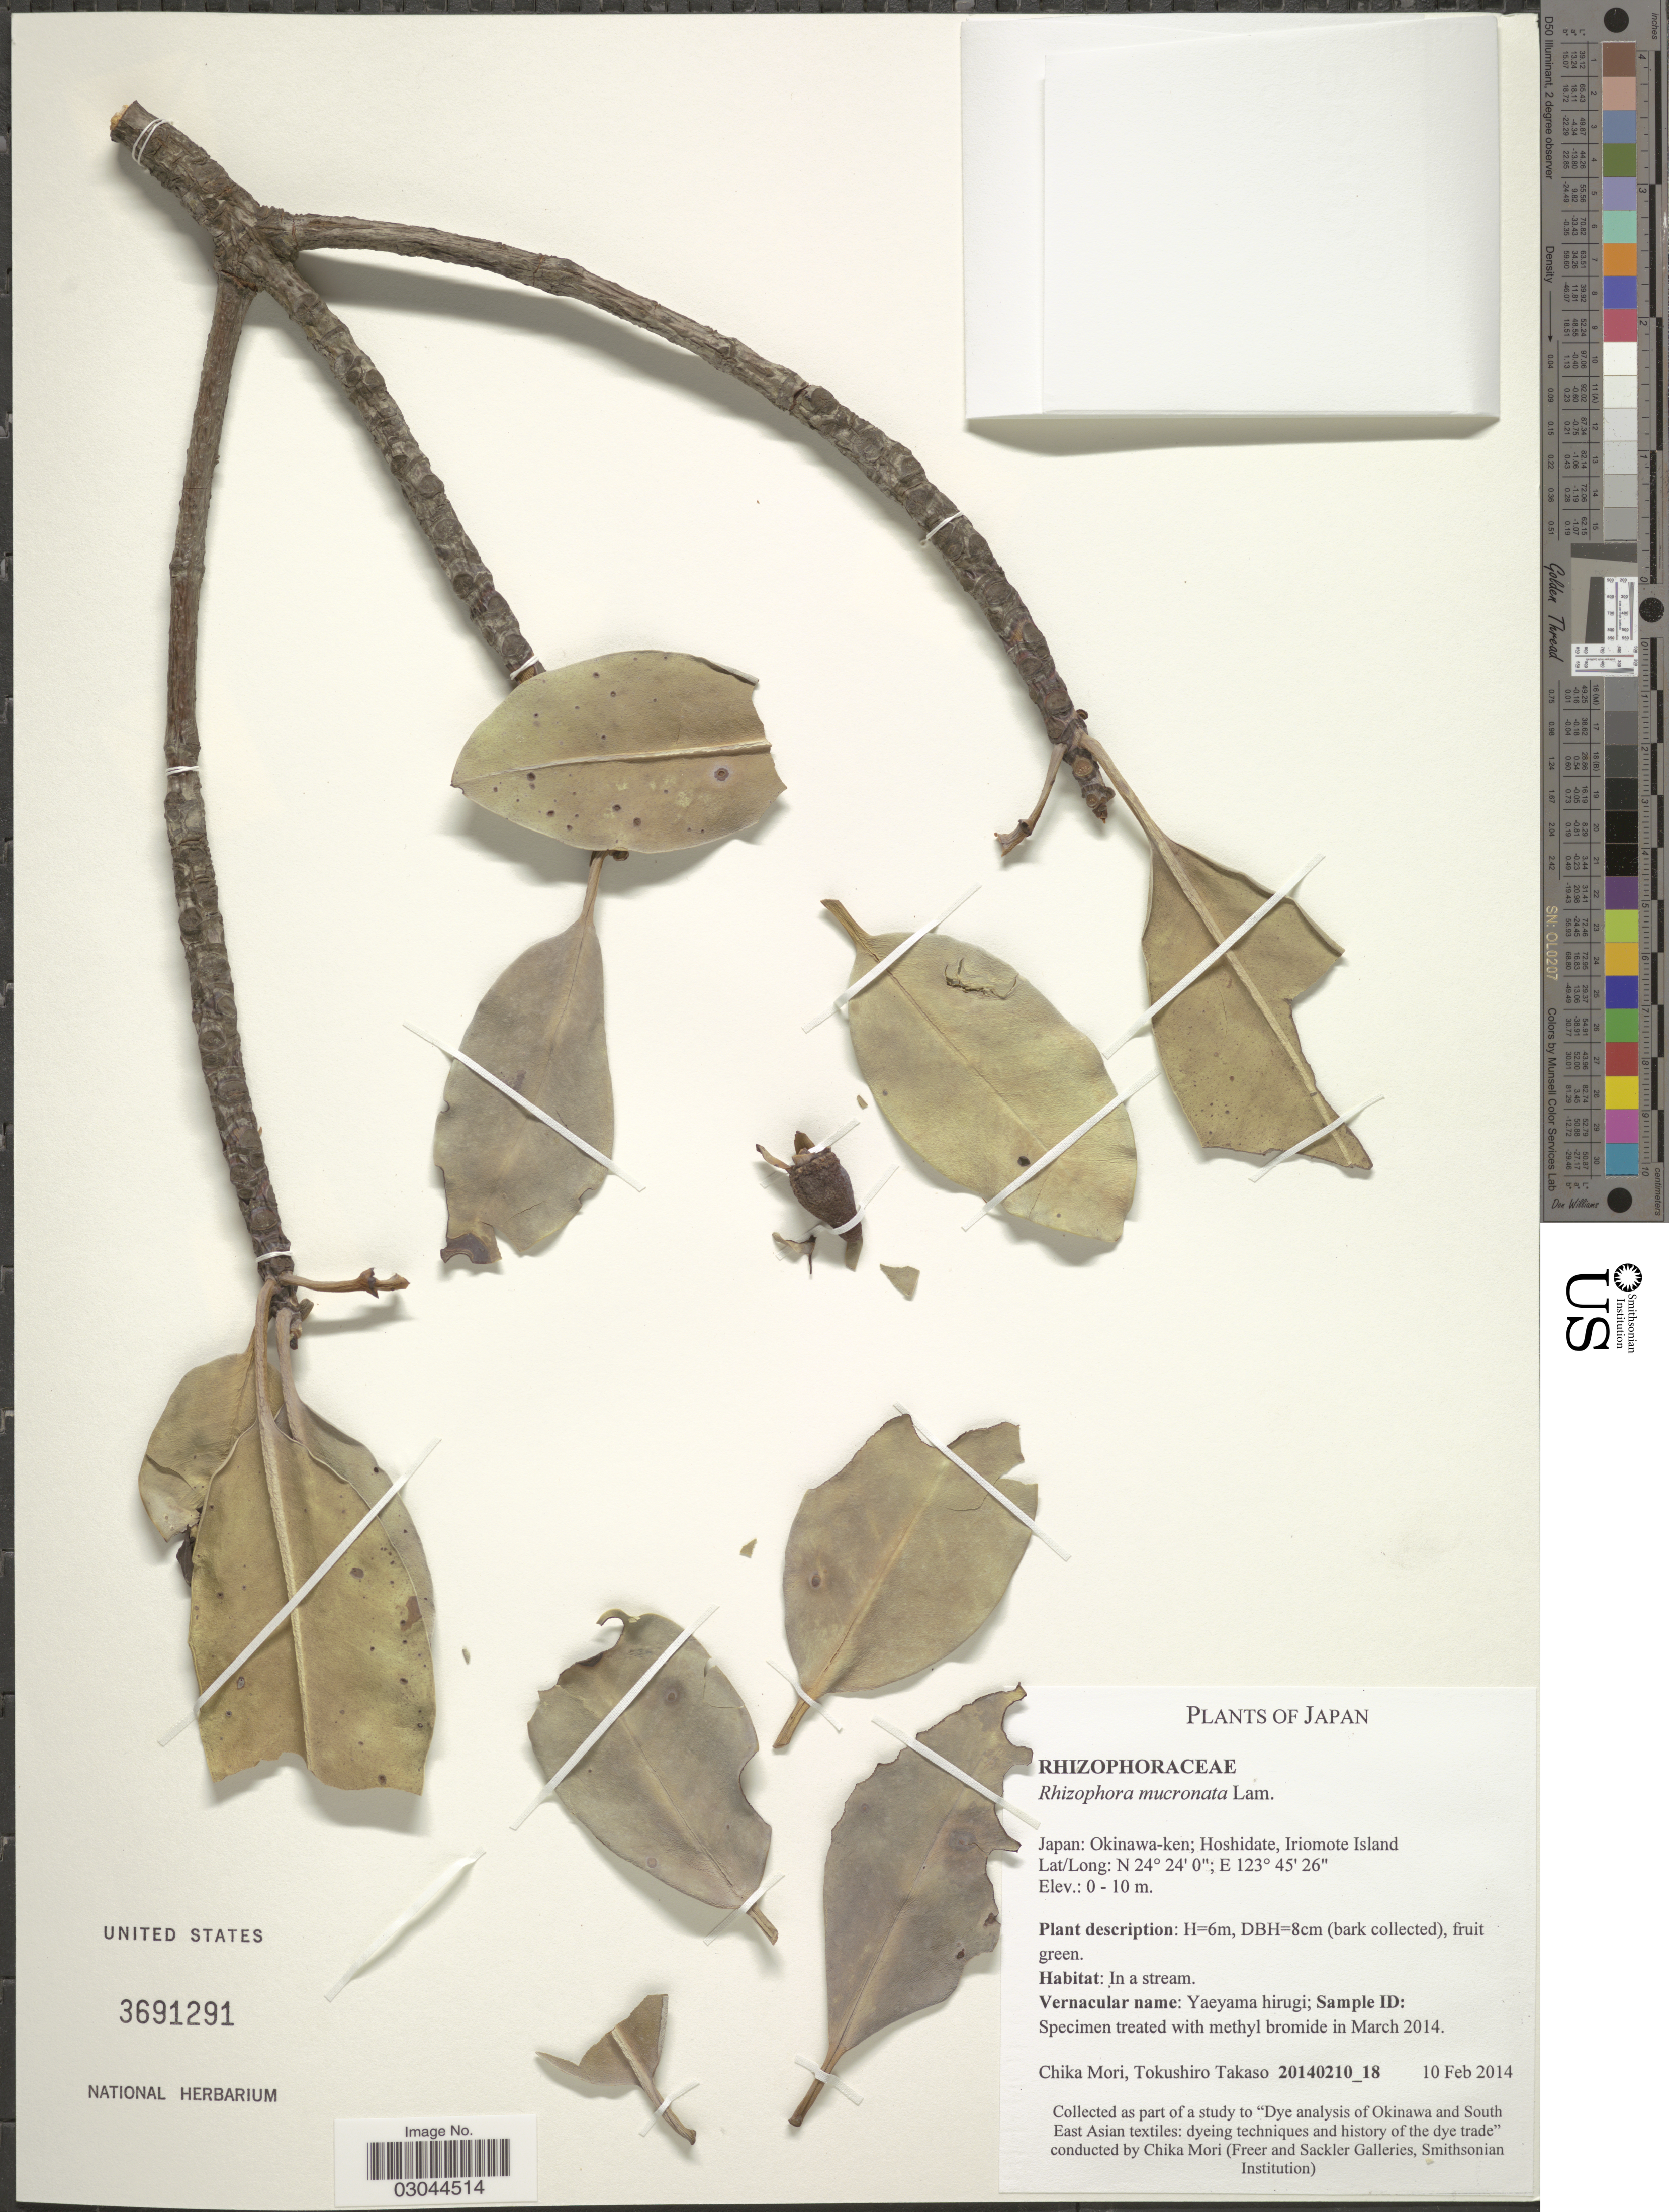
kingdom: Plantae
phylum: Tracheophyta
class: Magnoliopsida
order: Malpighiales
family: Rhizophoraceae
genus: Rhizophora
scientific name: Rhizophora mucronata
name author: Lam.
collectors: C. Mori & T. Takaso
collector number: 20140210_18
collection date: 2014-02-10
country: Japan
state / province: Okinawa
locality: Okinawa-ken; Hoshidate, Iriomote Island. In a stream.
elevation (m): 0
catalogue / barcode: US 3691291